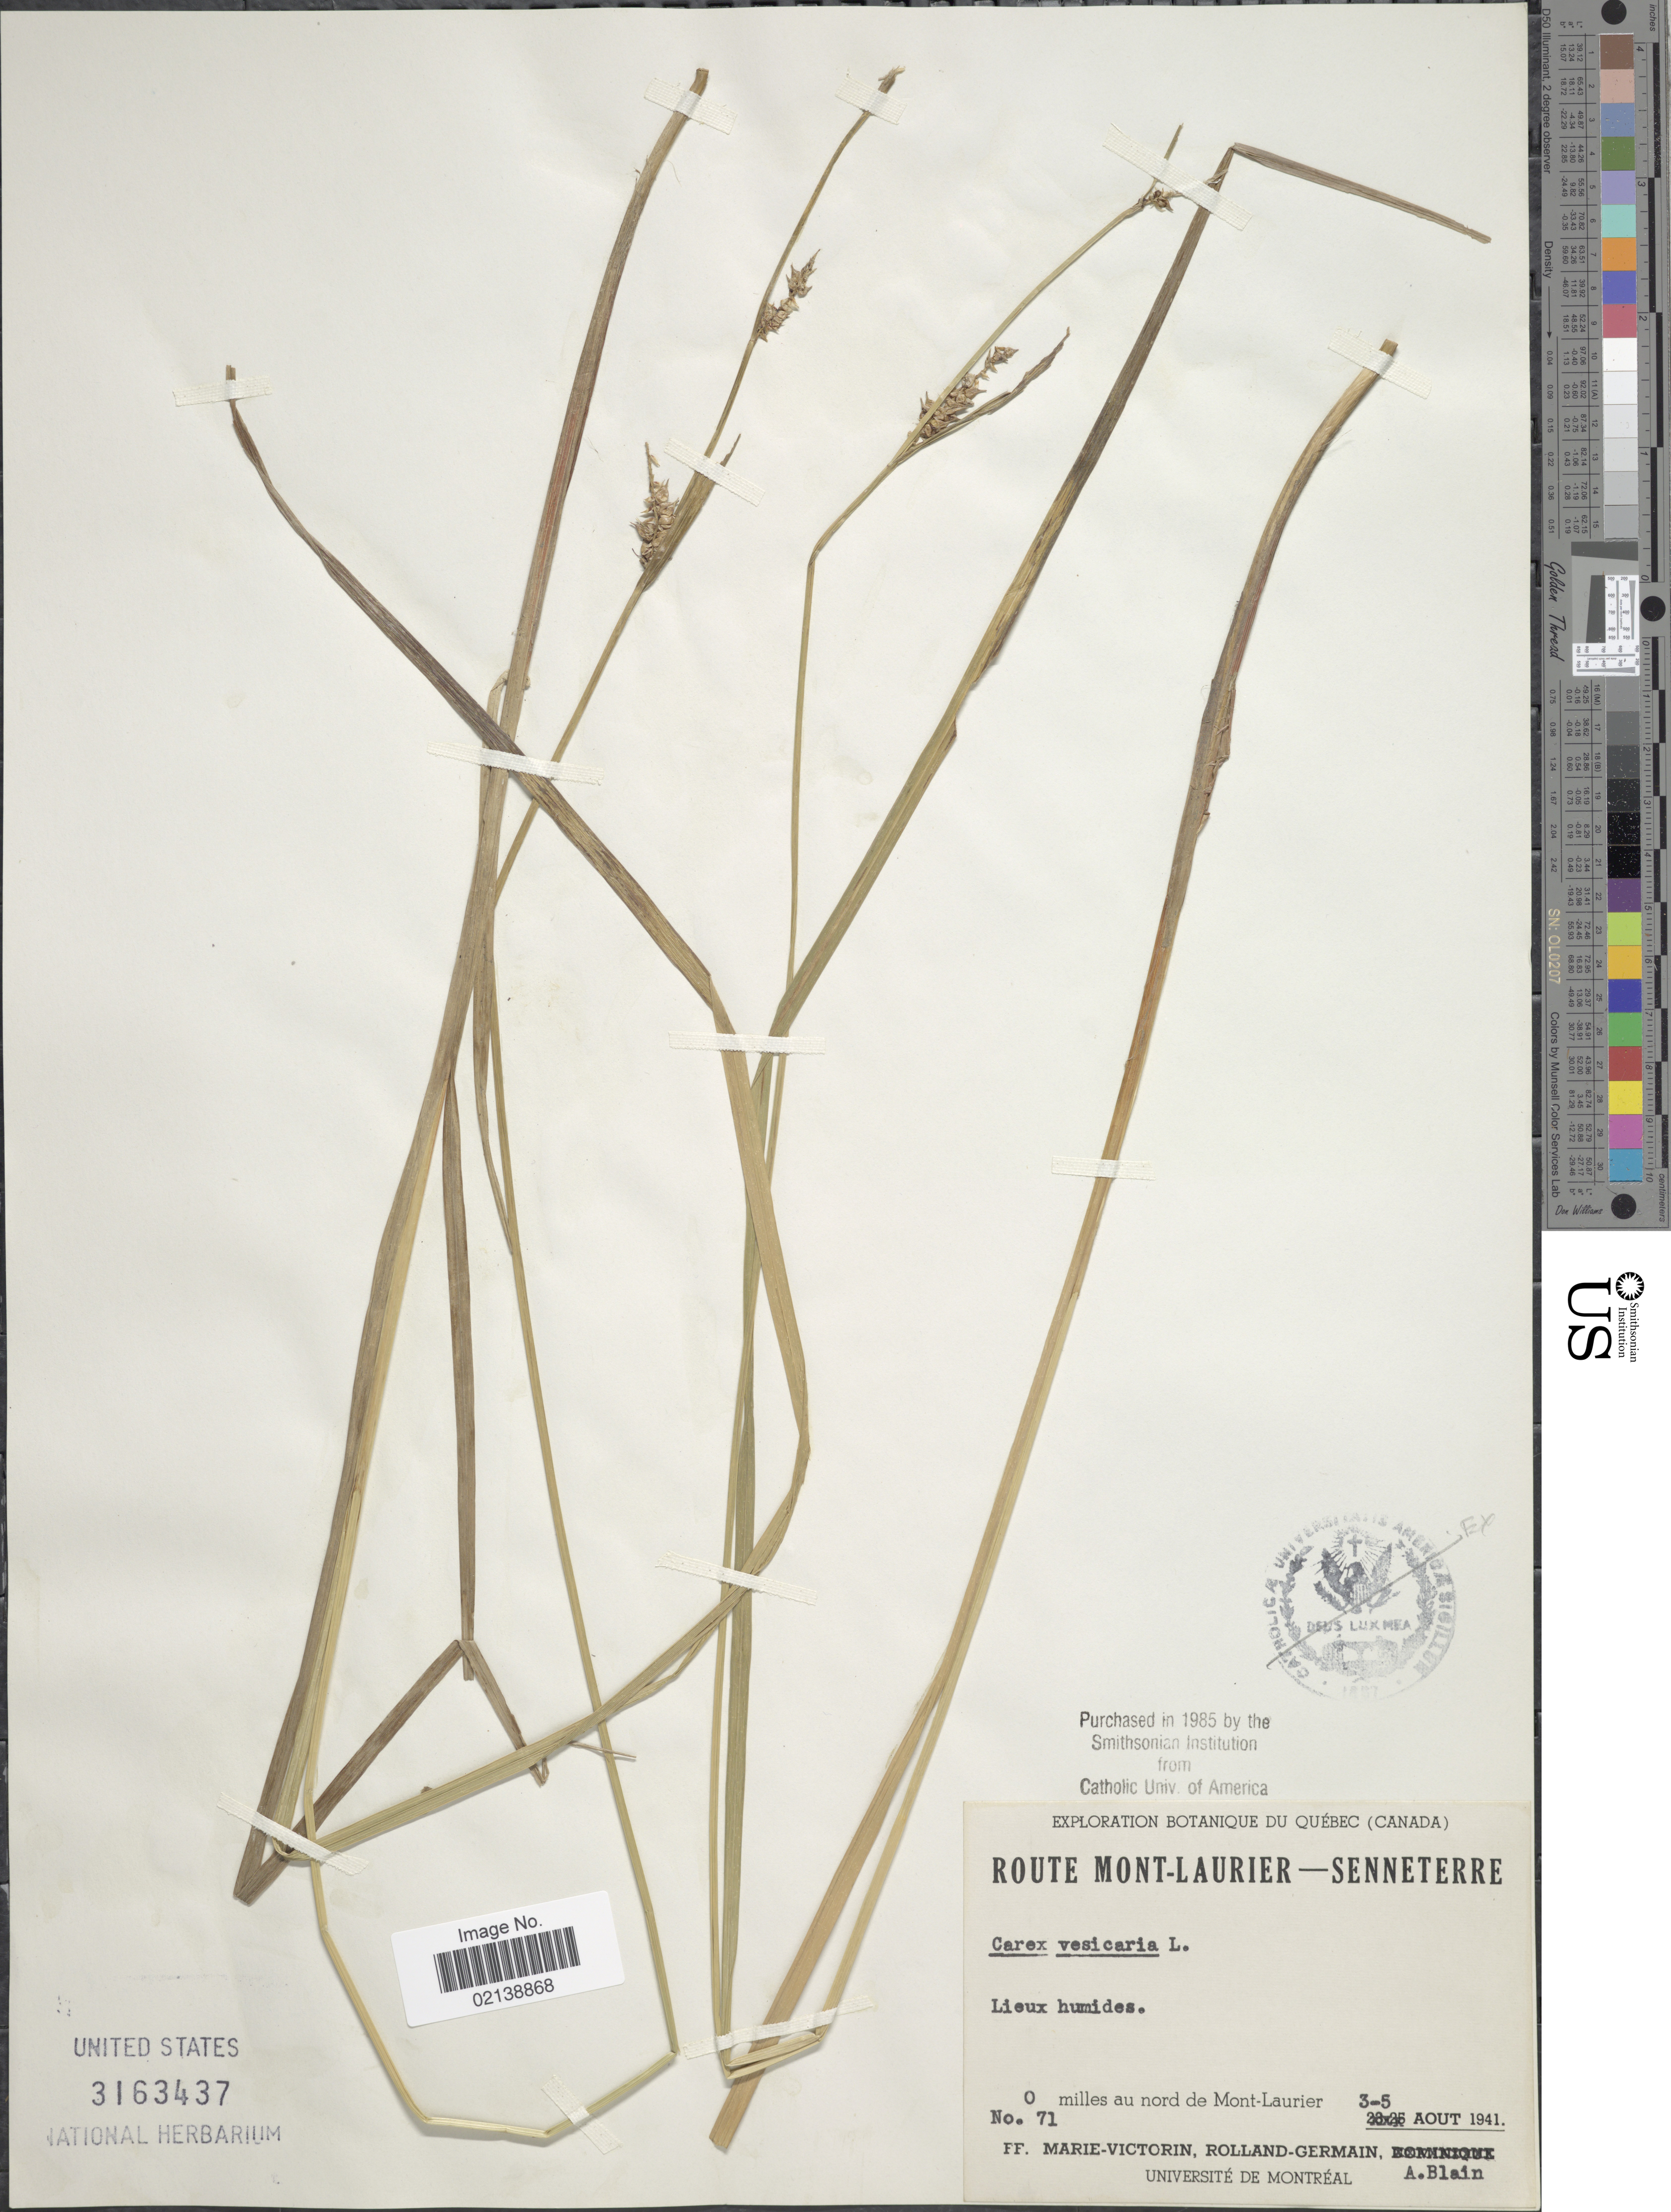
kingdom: Plantae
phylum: Tracheophyta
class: Liliopsida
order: Poales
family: Cyperaceae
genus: Carex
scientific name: Carex vesicaria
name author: L.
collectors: F. Marie-Victorin, Rolland-Germain & A. Blain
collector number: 71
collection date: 1941-08-03/1941-08-05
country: Canada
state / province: Quebec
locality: Route Mont-Laurier-Senneterre, 0 miles au nord de Mont-Laurier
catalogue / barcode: US 3163437